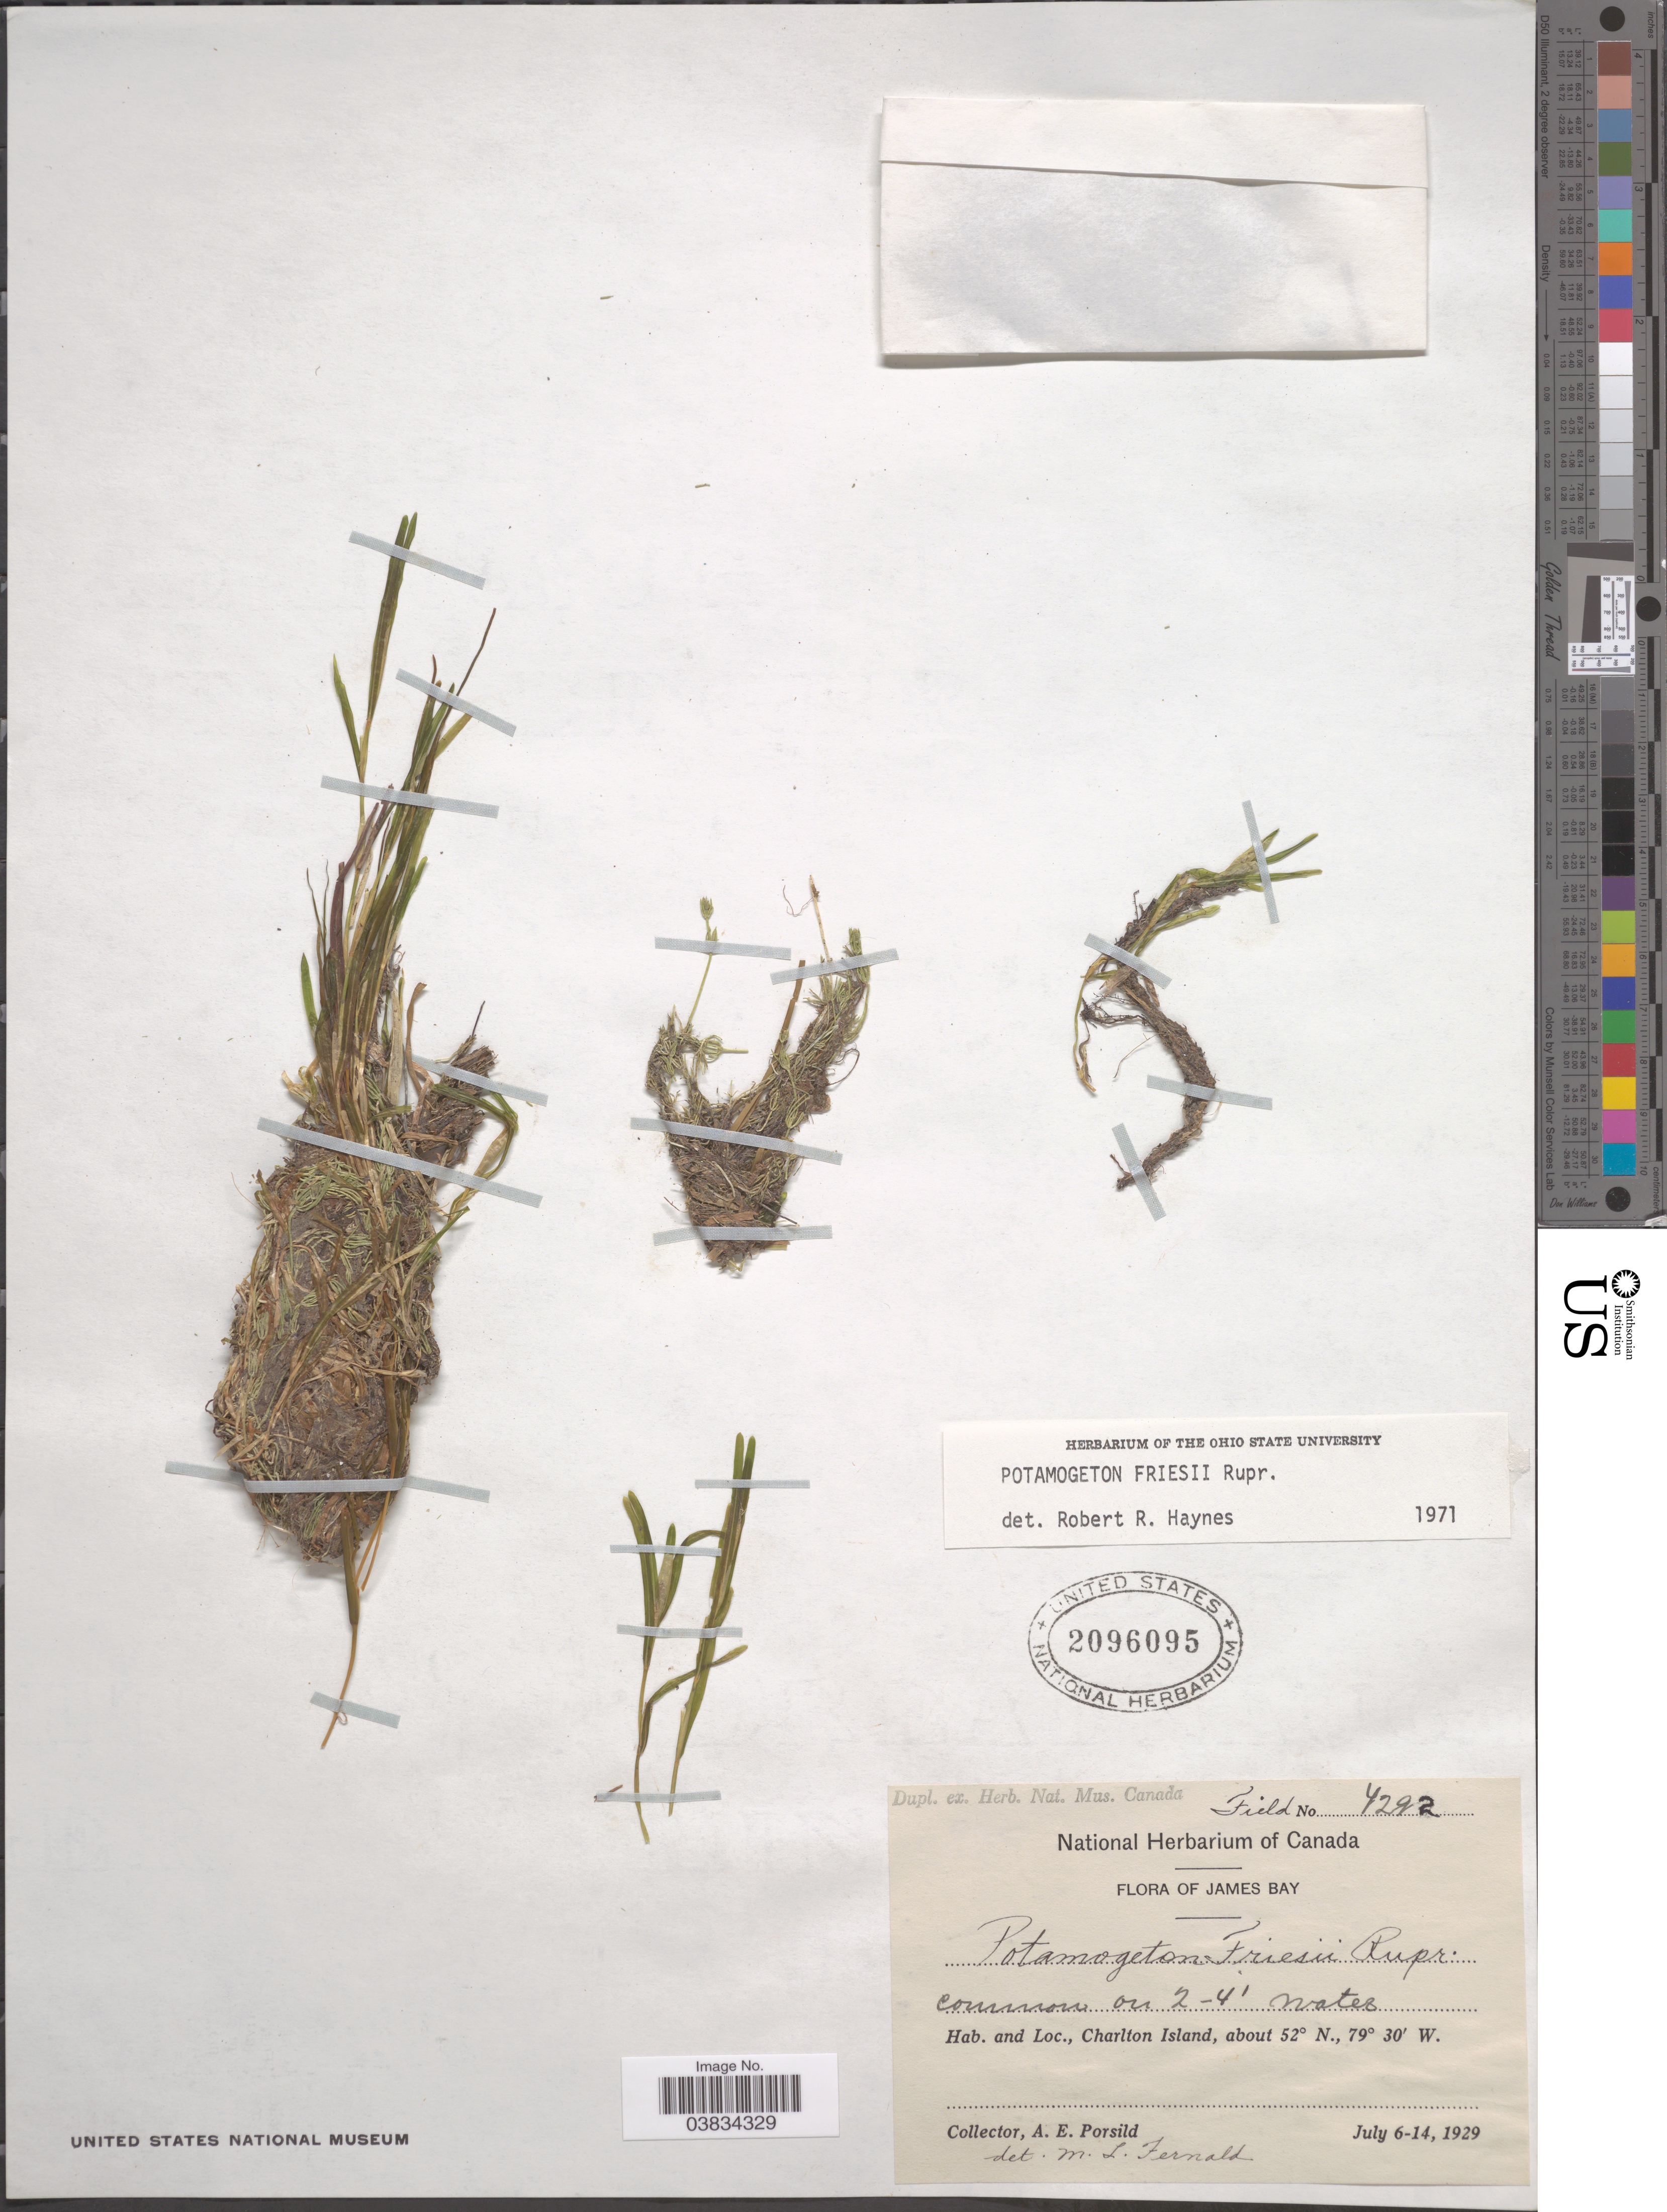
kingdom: Plantae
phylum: Tracheophyta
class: Liliopsida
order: Alismatales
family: Potamogetonaceae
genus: Potamogeton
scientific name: Potamogeton friesii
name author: Rupr.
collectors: A. E. Porsild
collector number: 4292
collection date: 1929-07-06/1929-07-14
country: Canada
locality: James Bay. Charlton Island.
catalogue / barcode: US 2096095